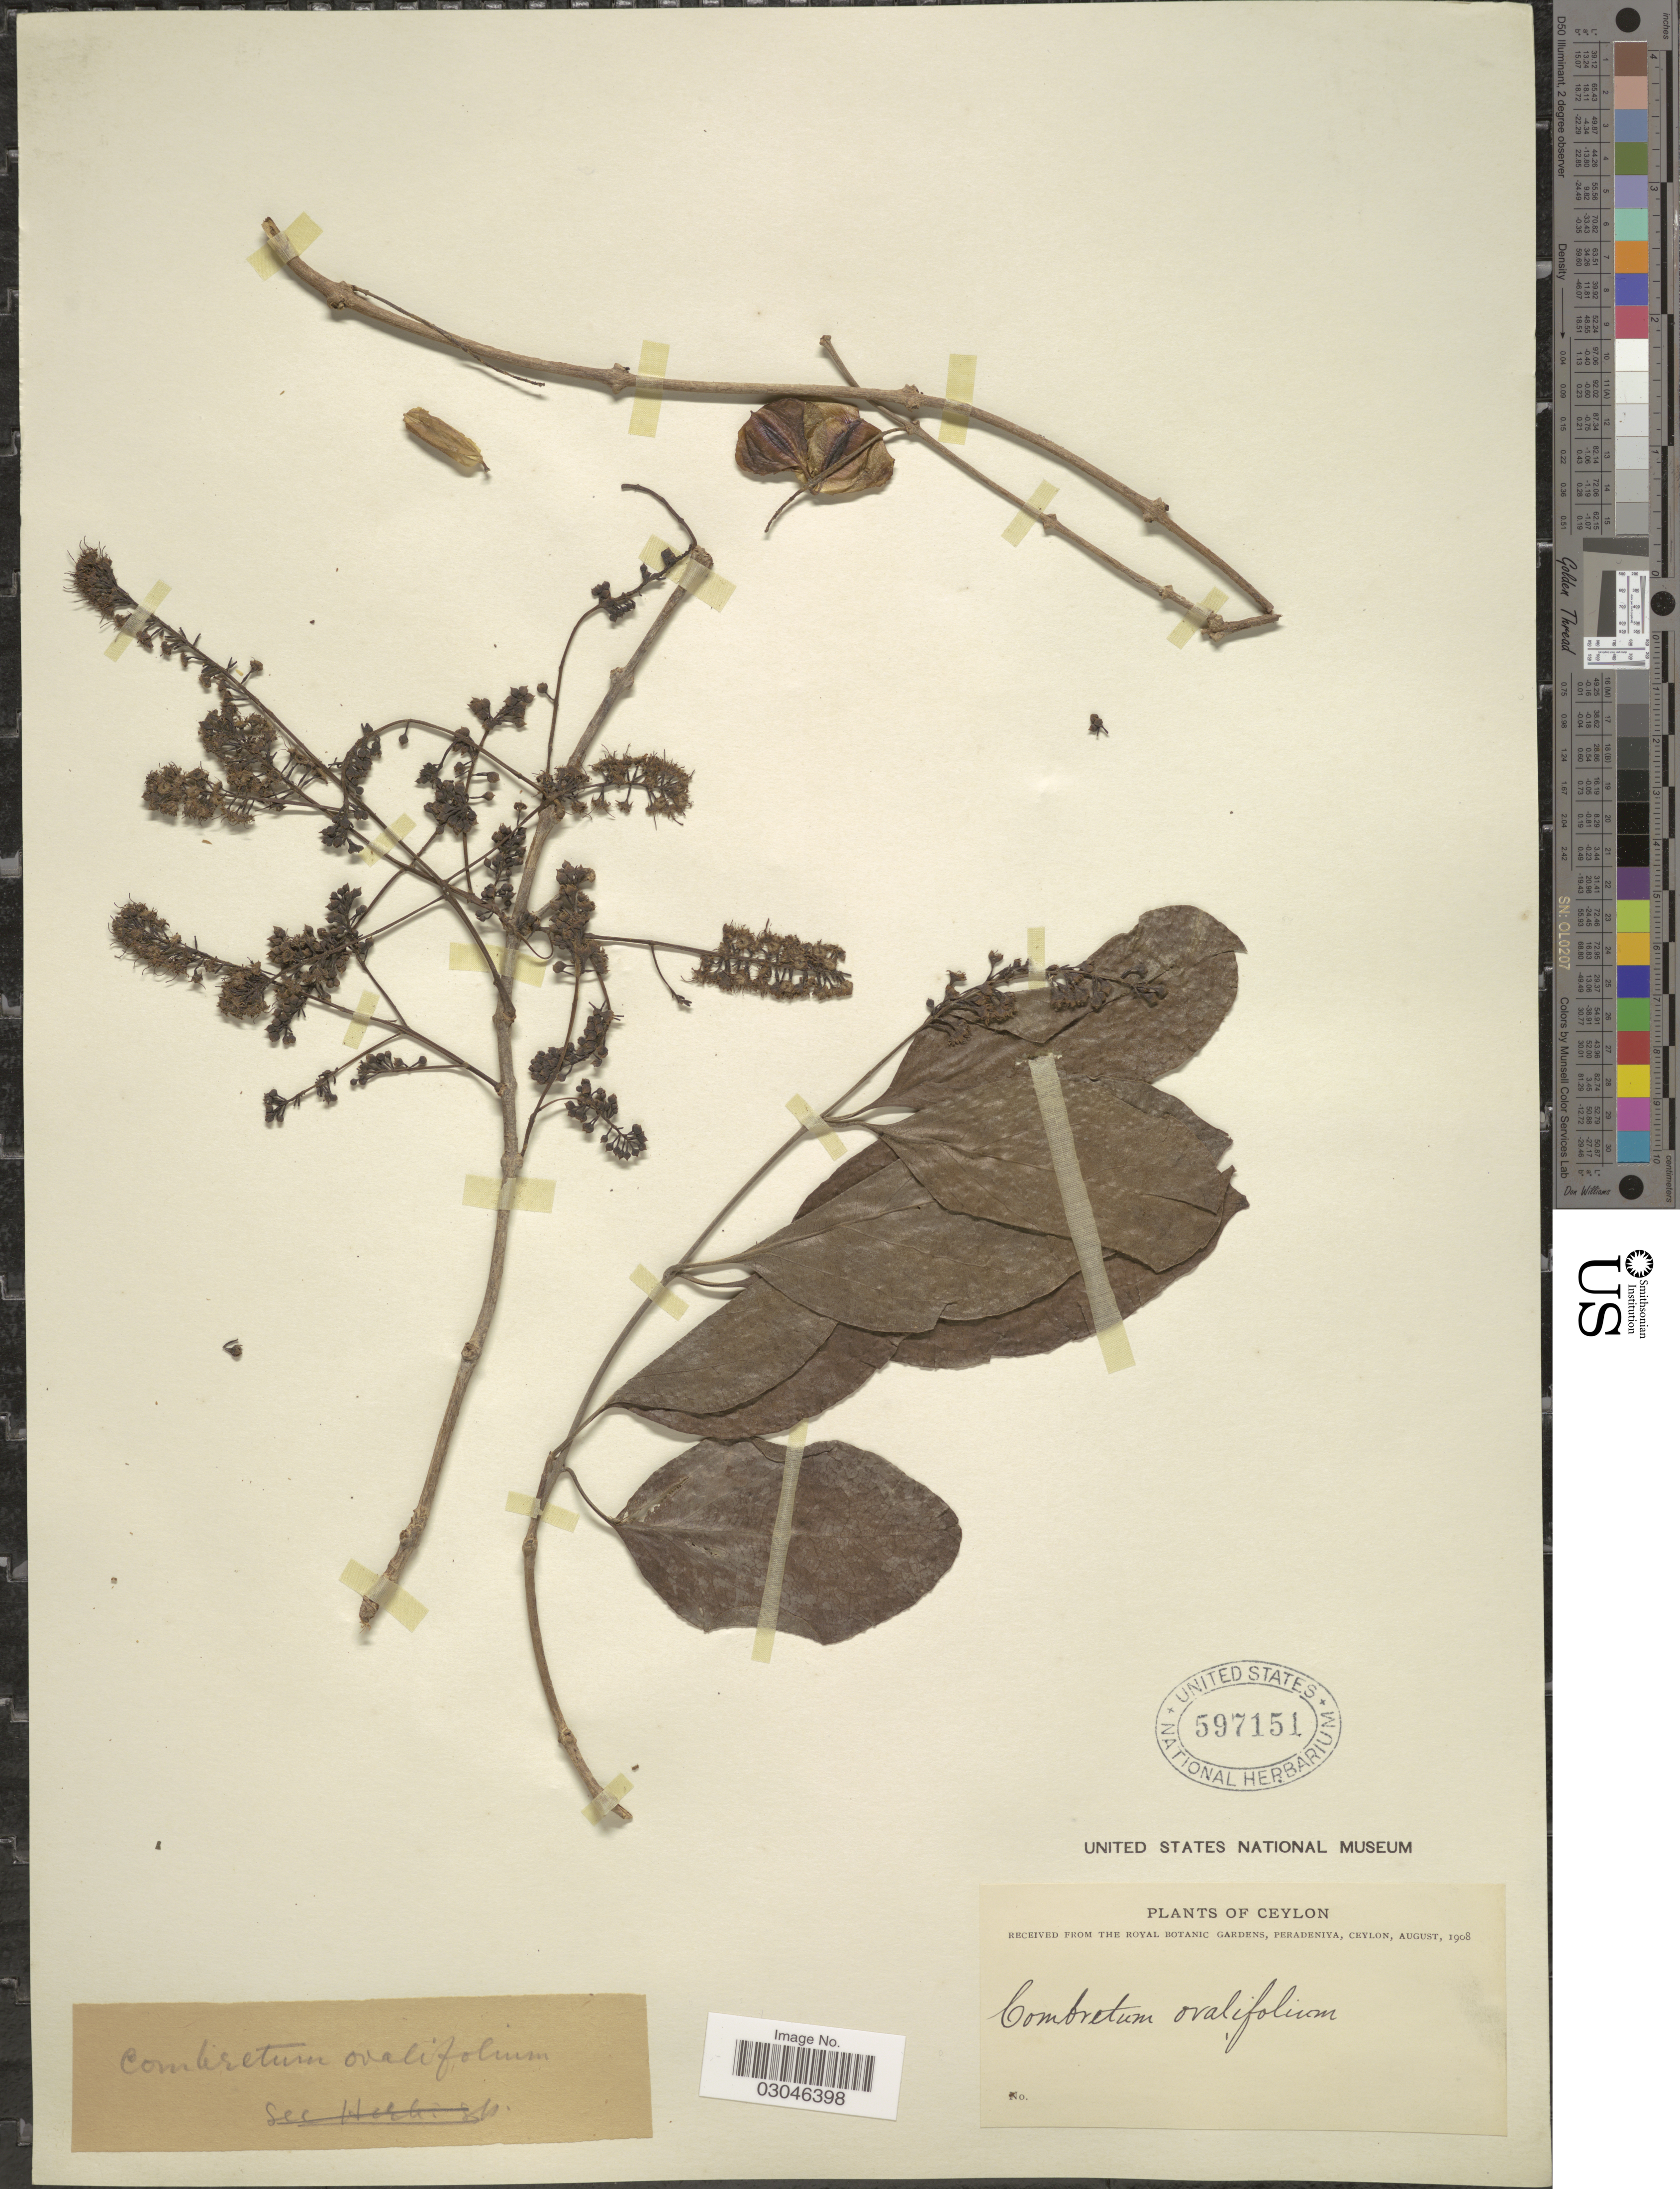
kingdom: Plantae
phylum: Tracheophyta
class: Magnoliopsida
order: Myrtales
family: Combretaceae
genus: Combretum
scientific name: Combretum ovalifolium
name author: Roxb.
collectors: P. Royal Botanic Gardens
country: Sri Lanka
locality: Ceylon.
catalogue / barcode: US 597151